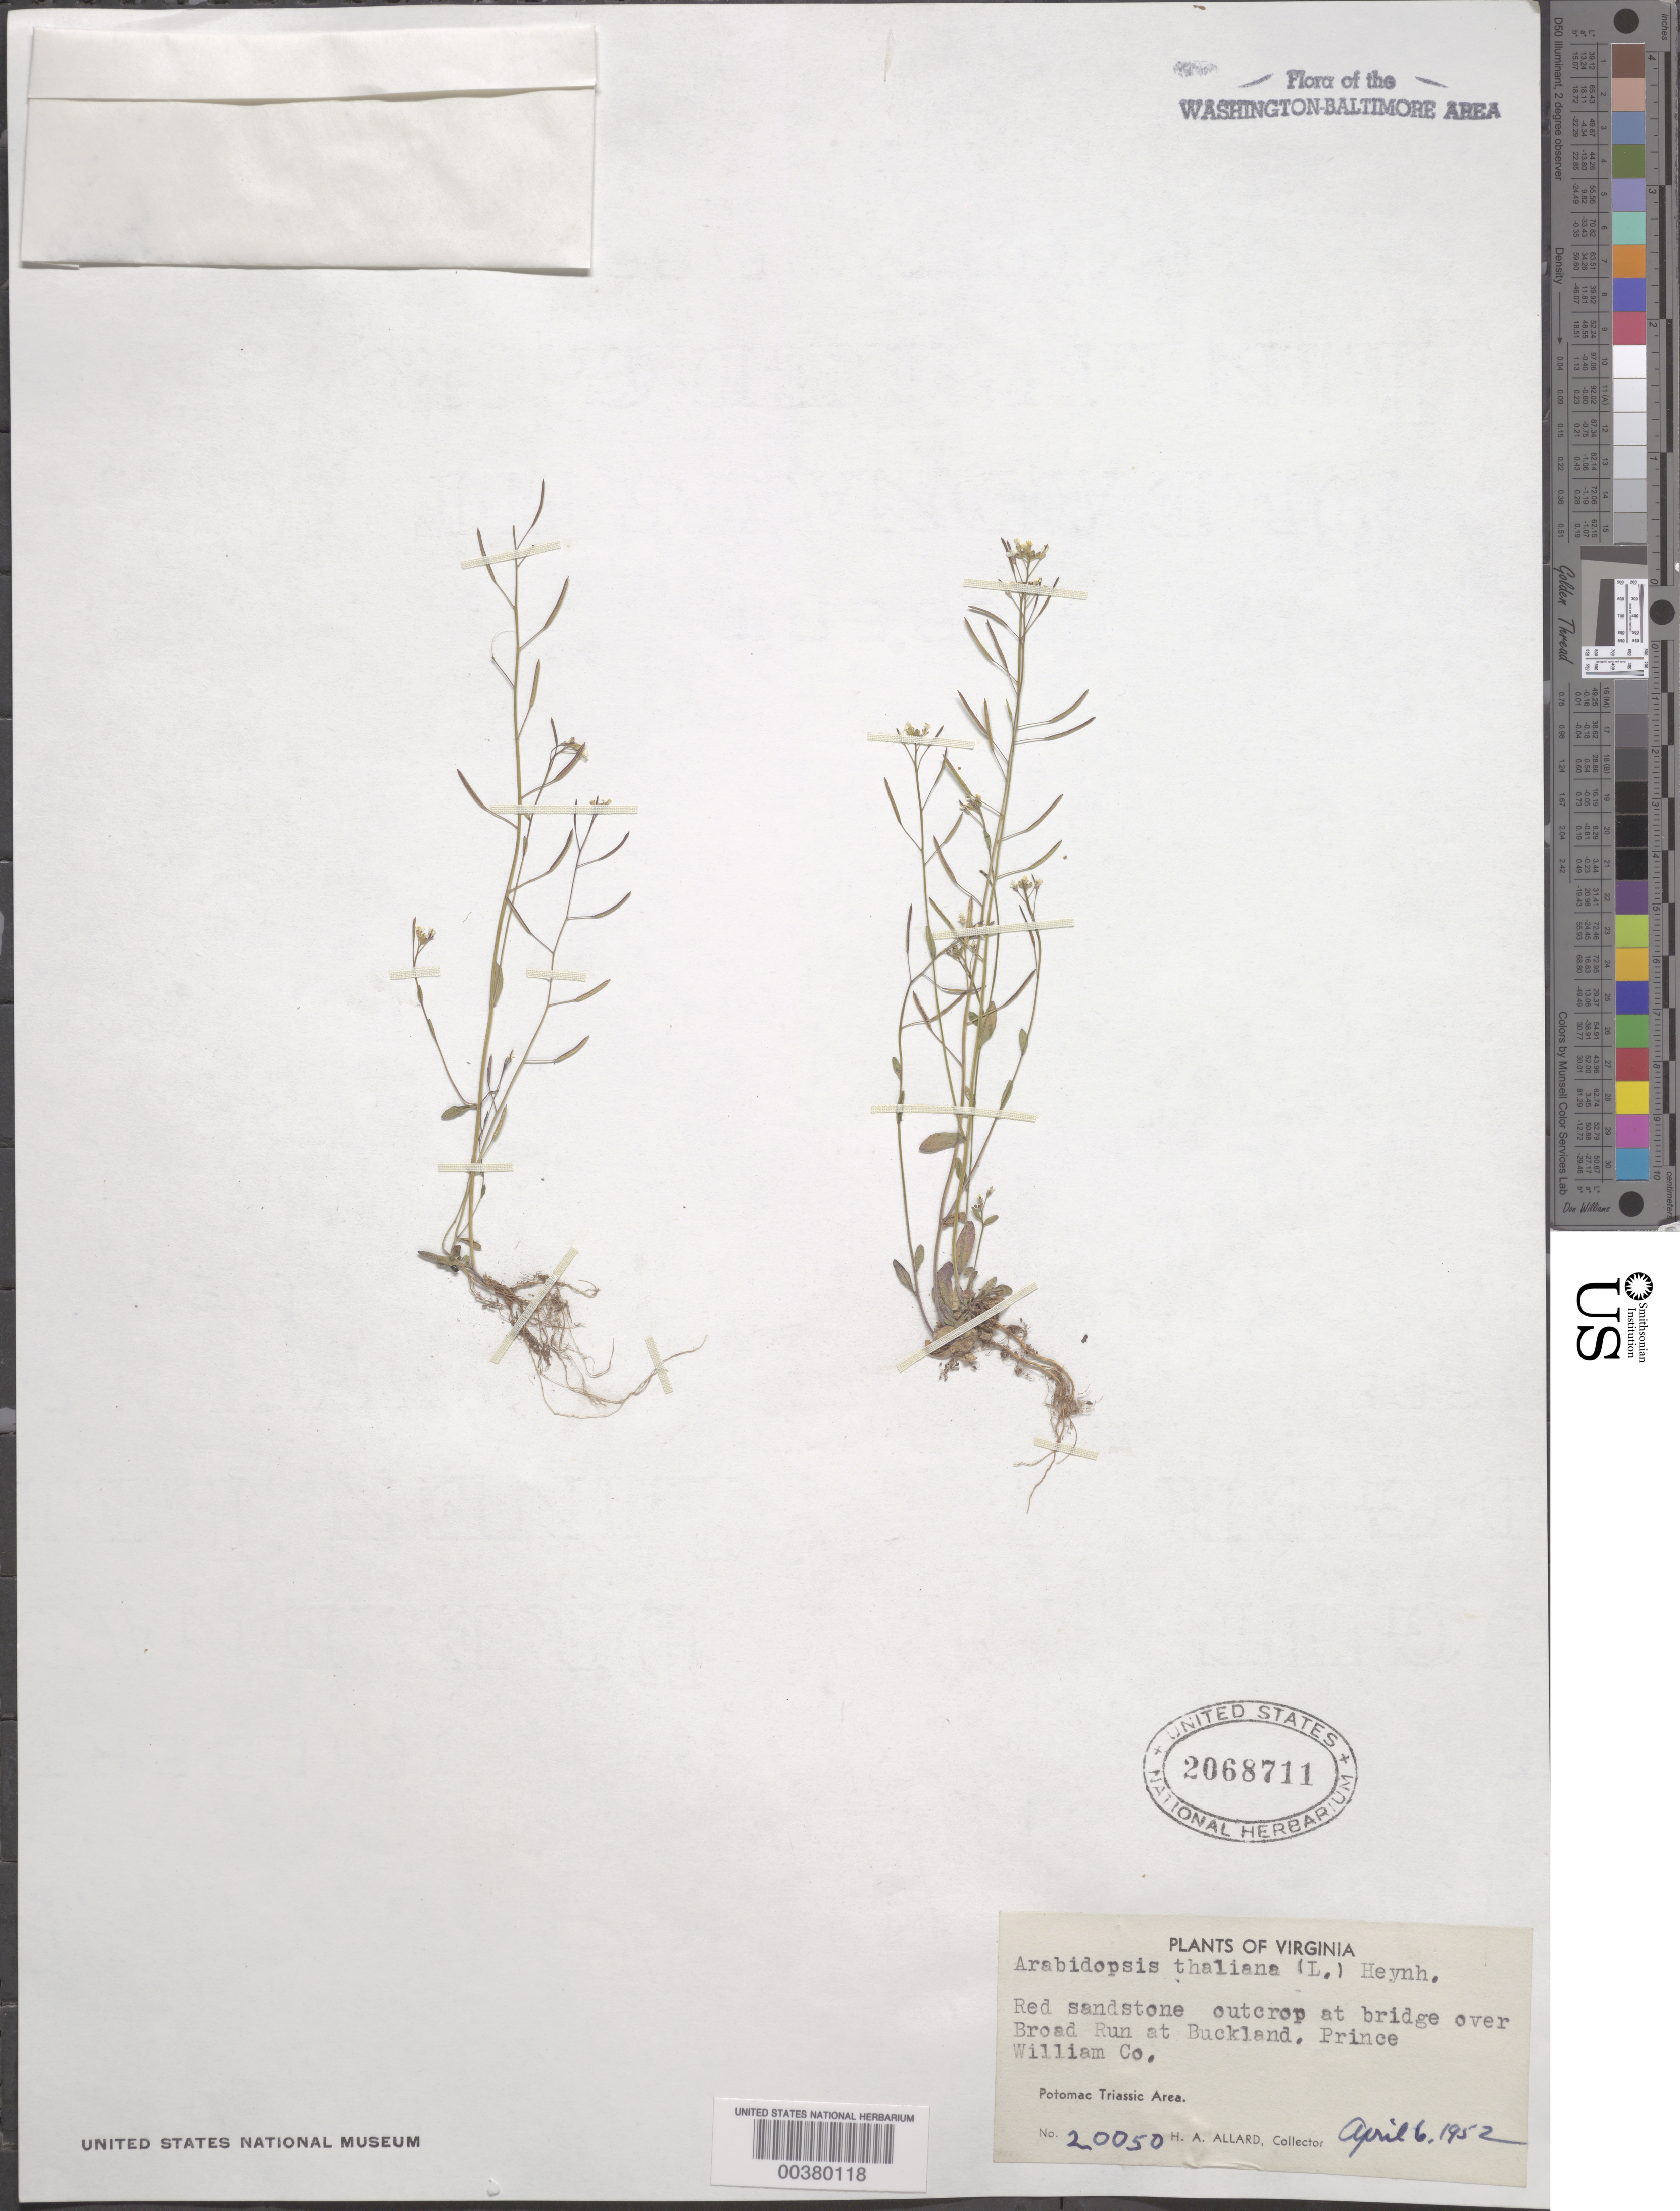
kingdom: Plantae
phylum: Tracheophyta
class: Magnoliopsida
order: Brassicales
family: Brassicaceae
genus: Arabidopsis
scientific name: Arabidopsis thaliana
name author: (L.) Heynh.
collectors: H. A. Allard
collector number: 20050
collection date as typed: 06 Apr 1952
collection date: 1952-04-06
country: United States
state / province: Virginia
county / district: Prince William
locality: Broad Run, Buckland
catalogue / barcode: US 2068711